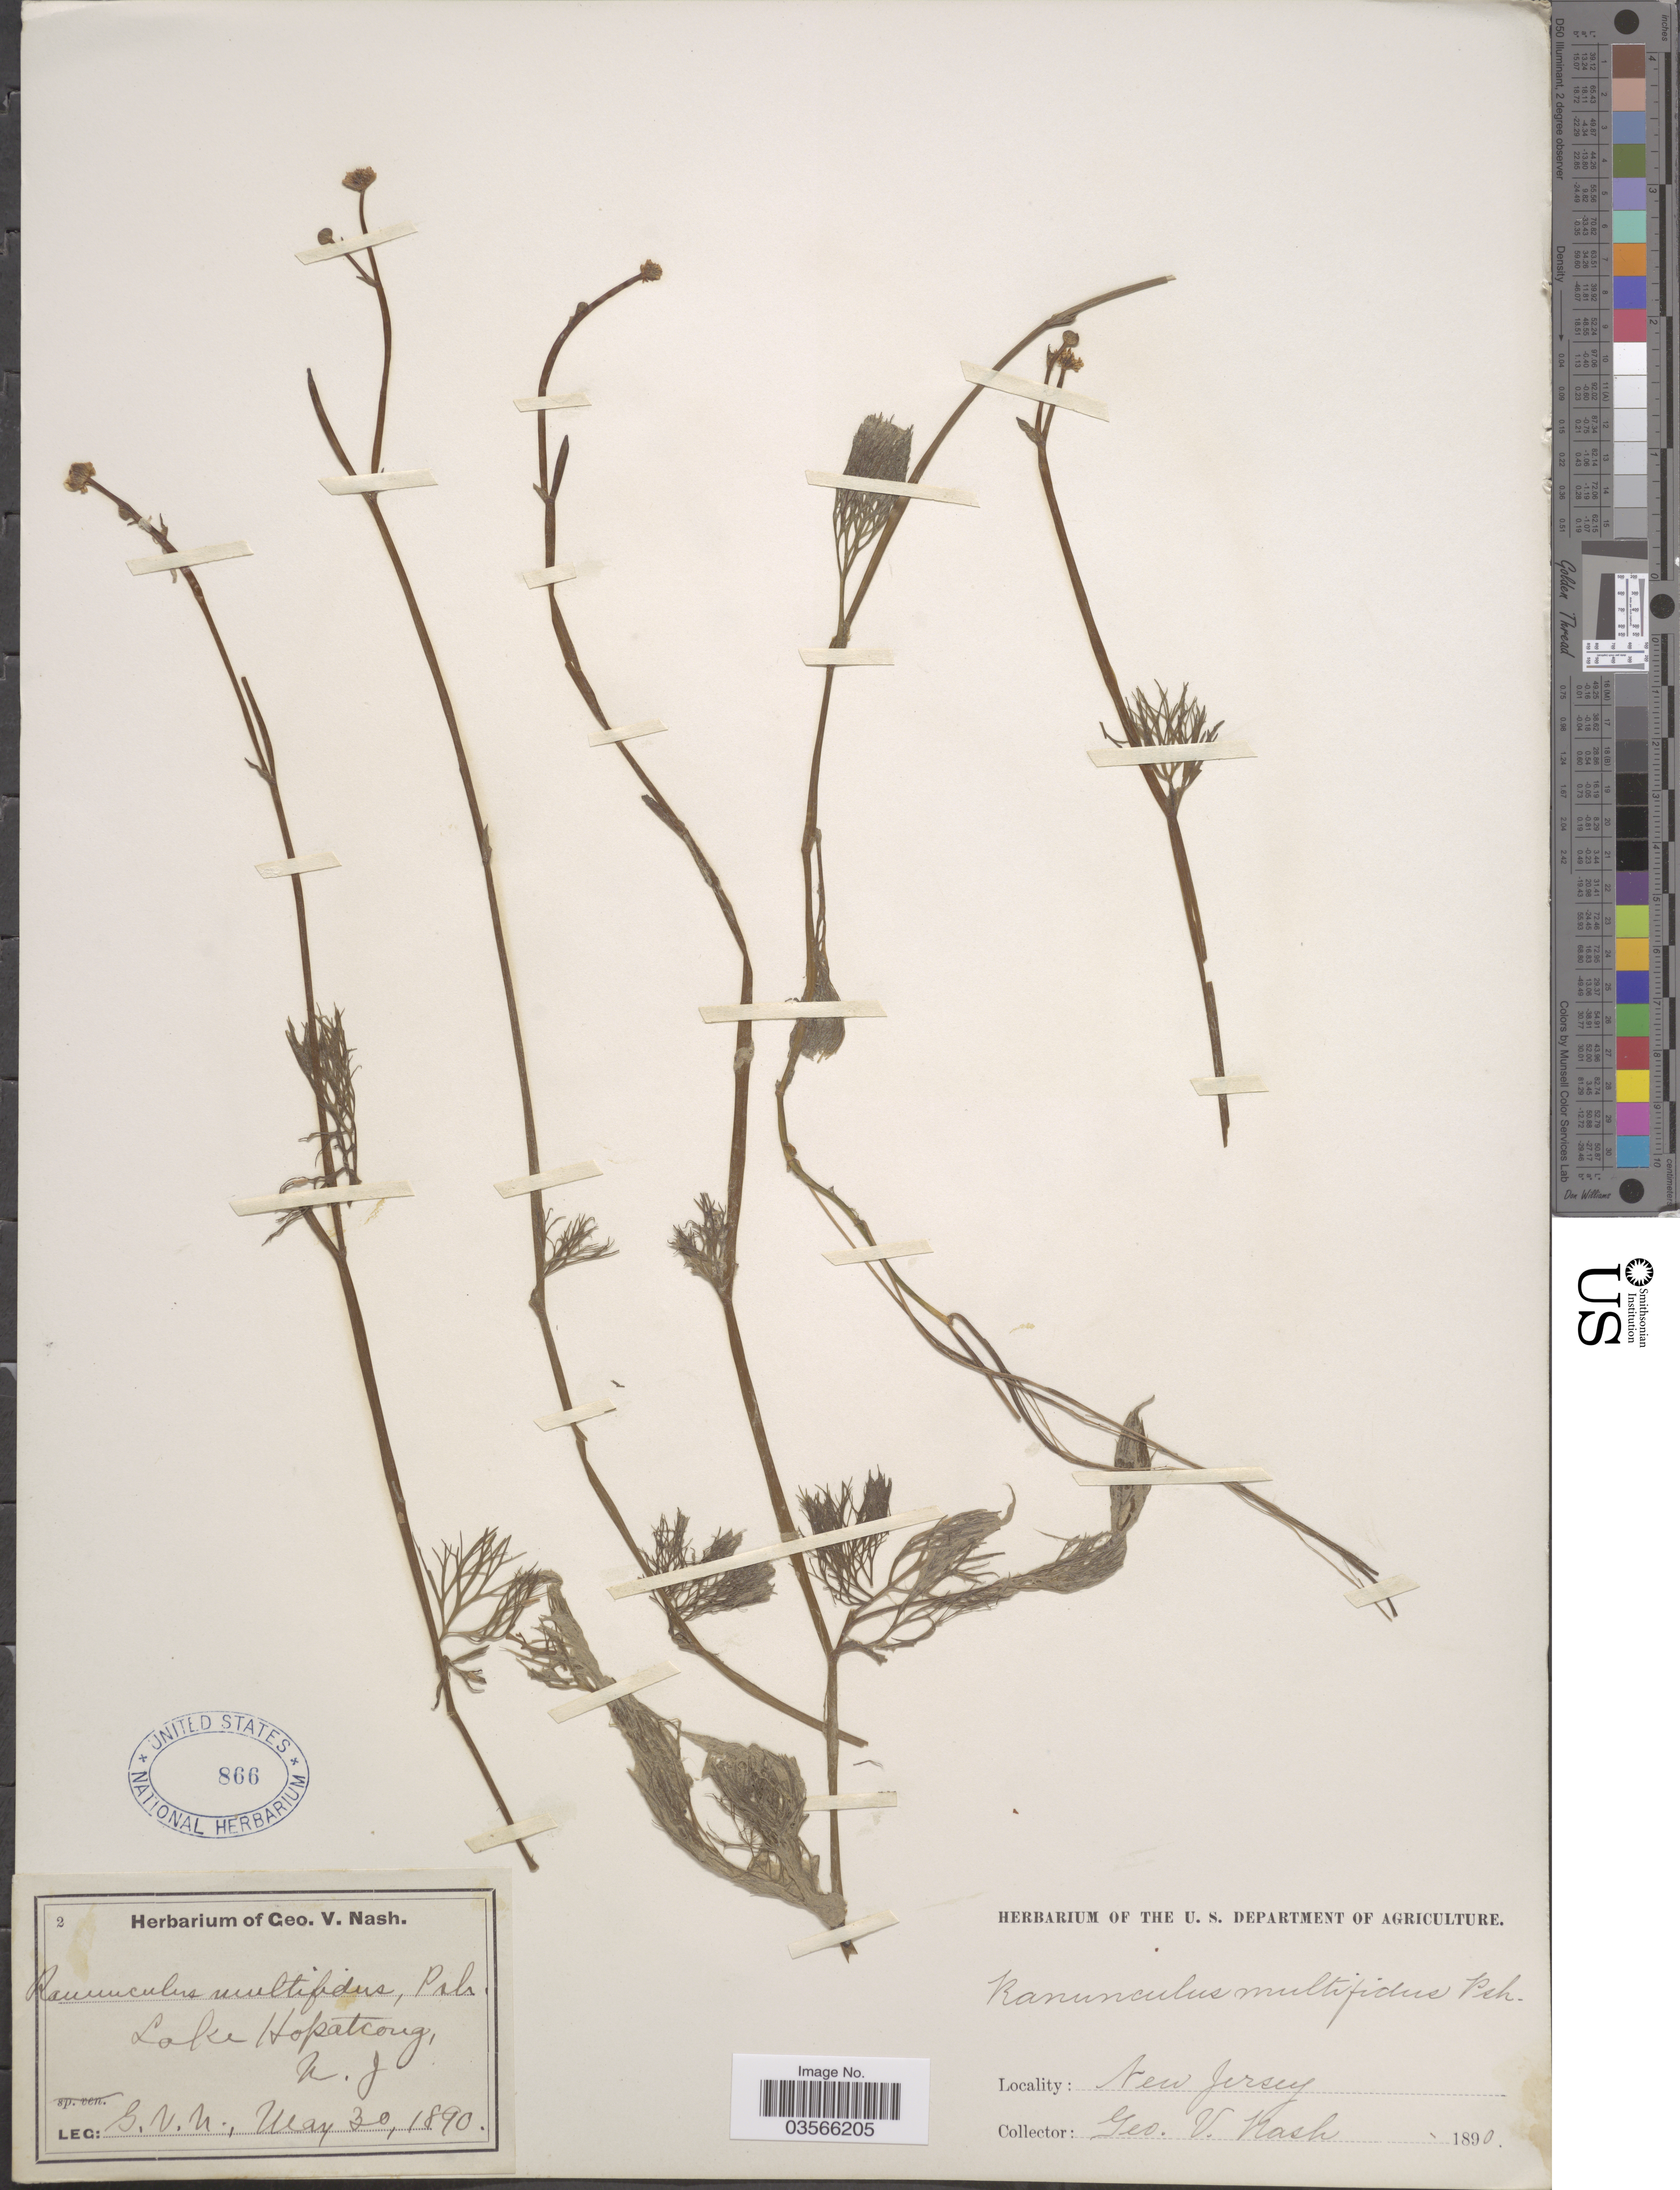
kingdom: Plantae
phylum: Tracheophyta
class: Magnoliopsida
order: Ranunculales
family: Ranunculaceae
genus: Ranunculus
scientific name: Ranunculus flabellaris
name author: Raf.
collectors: G. V. Nash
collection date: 1890-05-30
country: United States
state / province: New Jersey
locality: Lake Hopatcoug.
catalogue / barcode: US 866